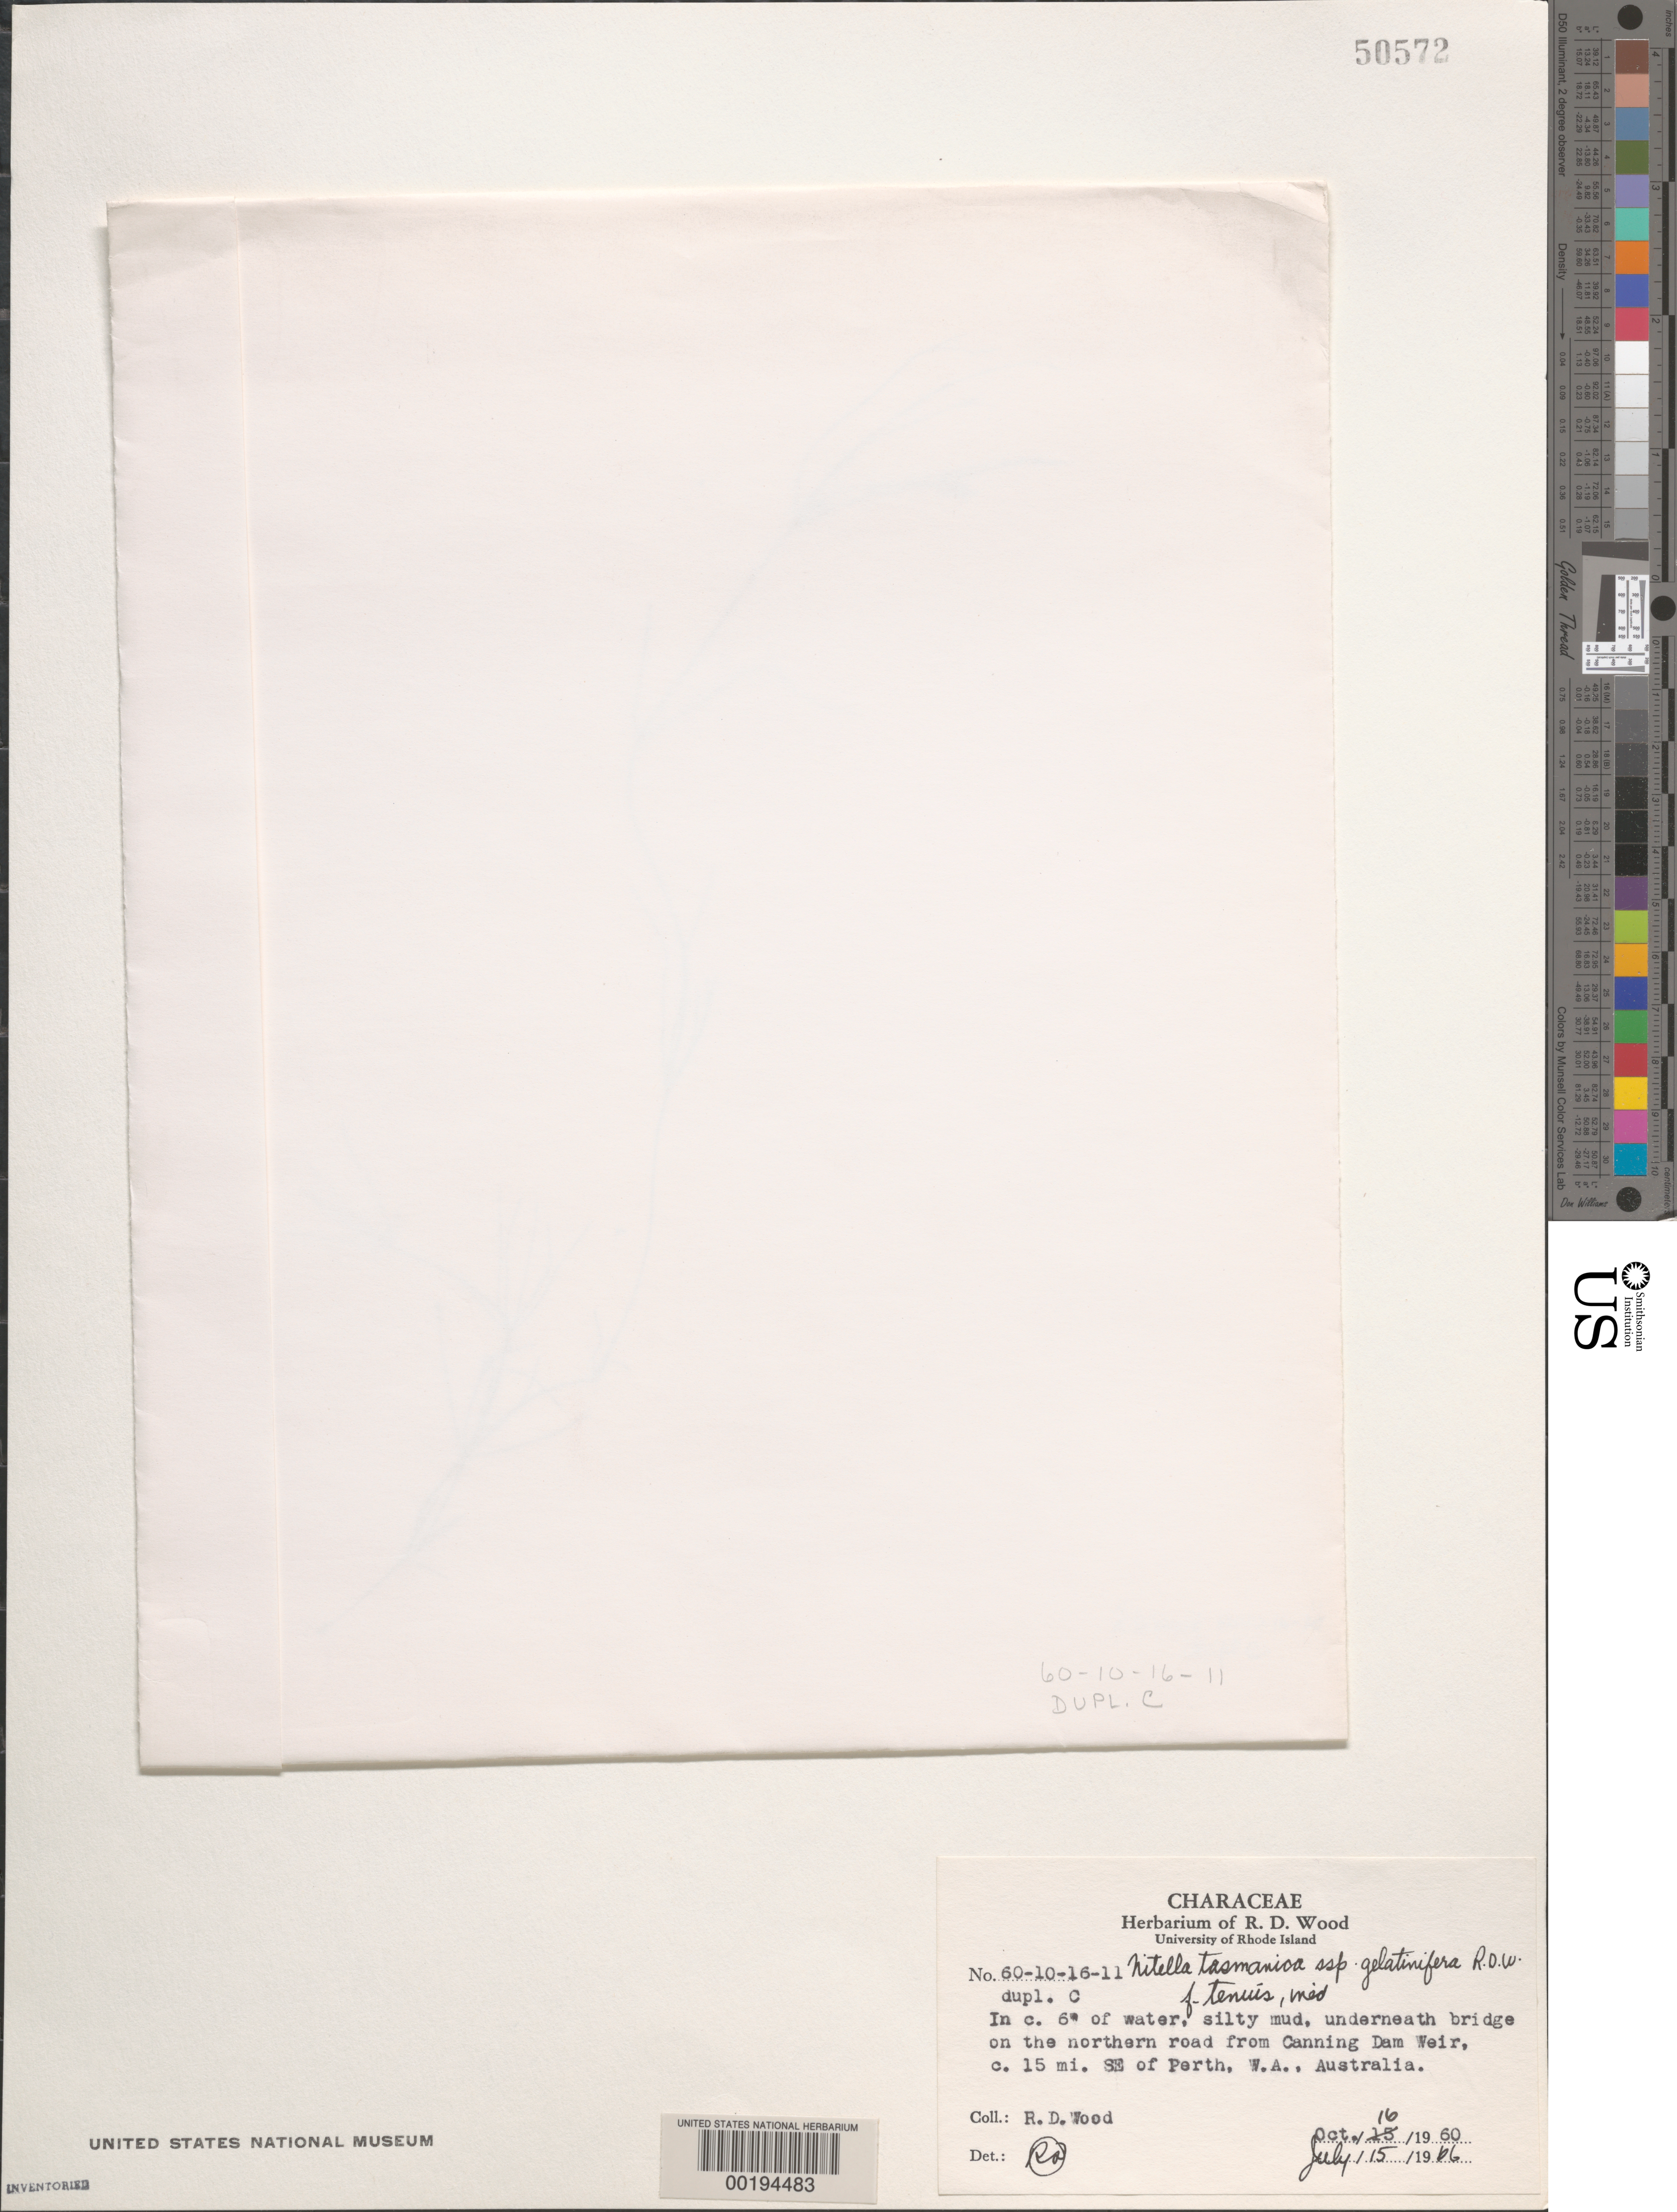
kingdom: Plantae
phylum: Charophyta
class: Charophyceae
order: Charales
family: Characeae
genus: Nitella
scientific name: Nitella tasmanica subsp. gelatinifera f. tenuis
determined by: Wood, R. D.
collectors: R. Wood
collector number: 60-10-16-11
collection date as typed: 16 Oct 1960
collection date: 1960-10-16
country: Australia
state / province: Western Australia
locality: Ca. 15 miles southeast of perth, near canning dam weir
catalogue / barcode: US 50572